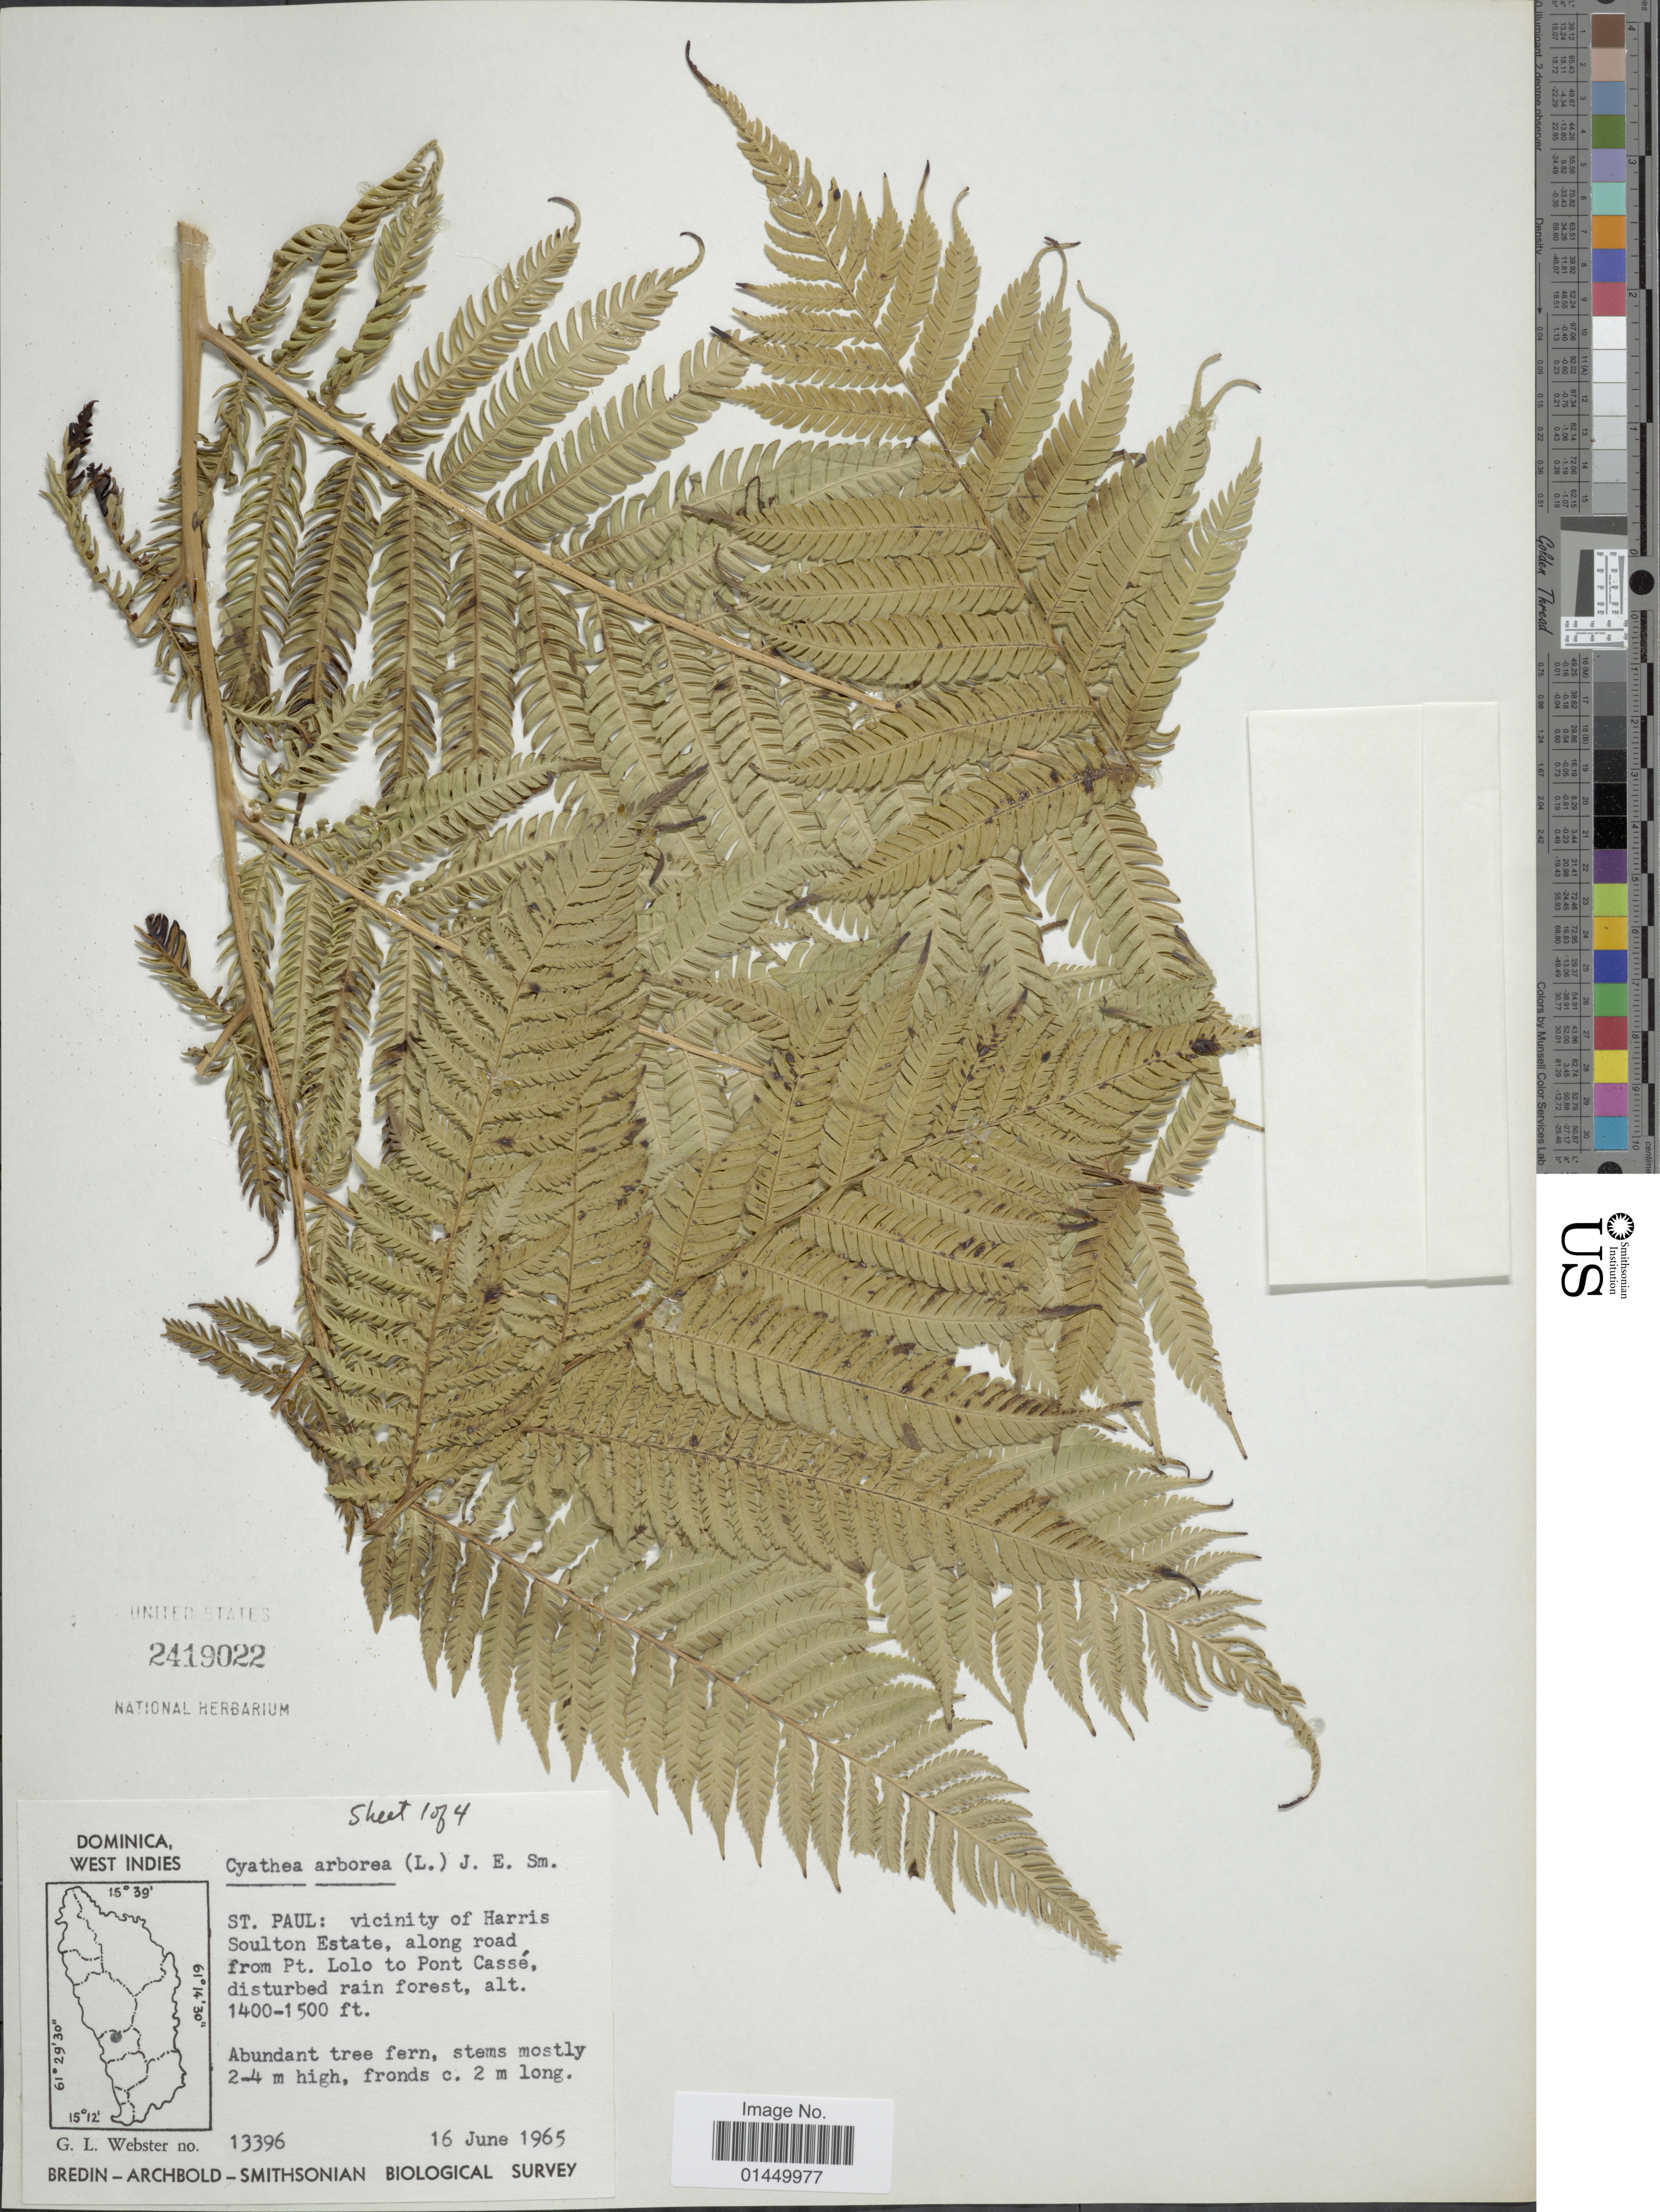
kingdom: Plantae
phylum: Tracheophyta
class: Polypodiopsida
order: Cyatheales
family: Cyatheaceae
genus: Cyathea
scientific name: Cyathea arborea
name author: (L.) Sm.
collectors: G. L. Webster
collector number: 13396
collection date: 1965-06-16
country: Dominica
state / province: St. Paul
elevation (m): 427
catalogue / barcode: US 2419022